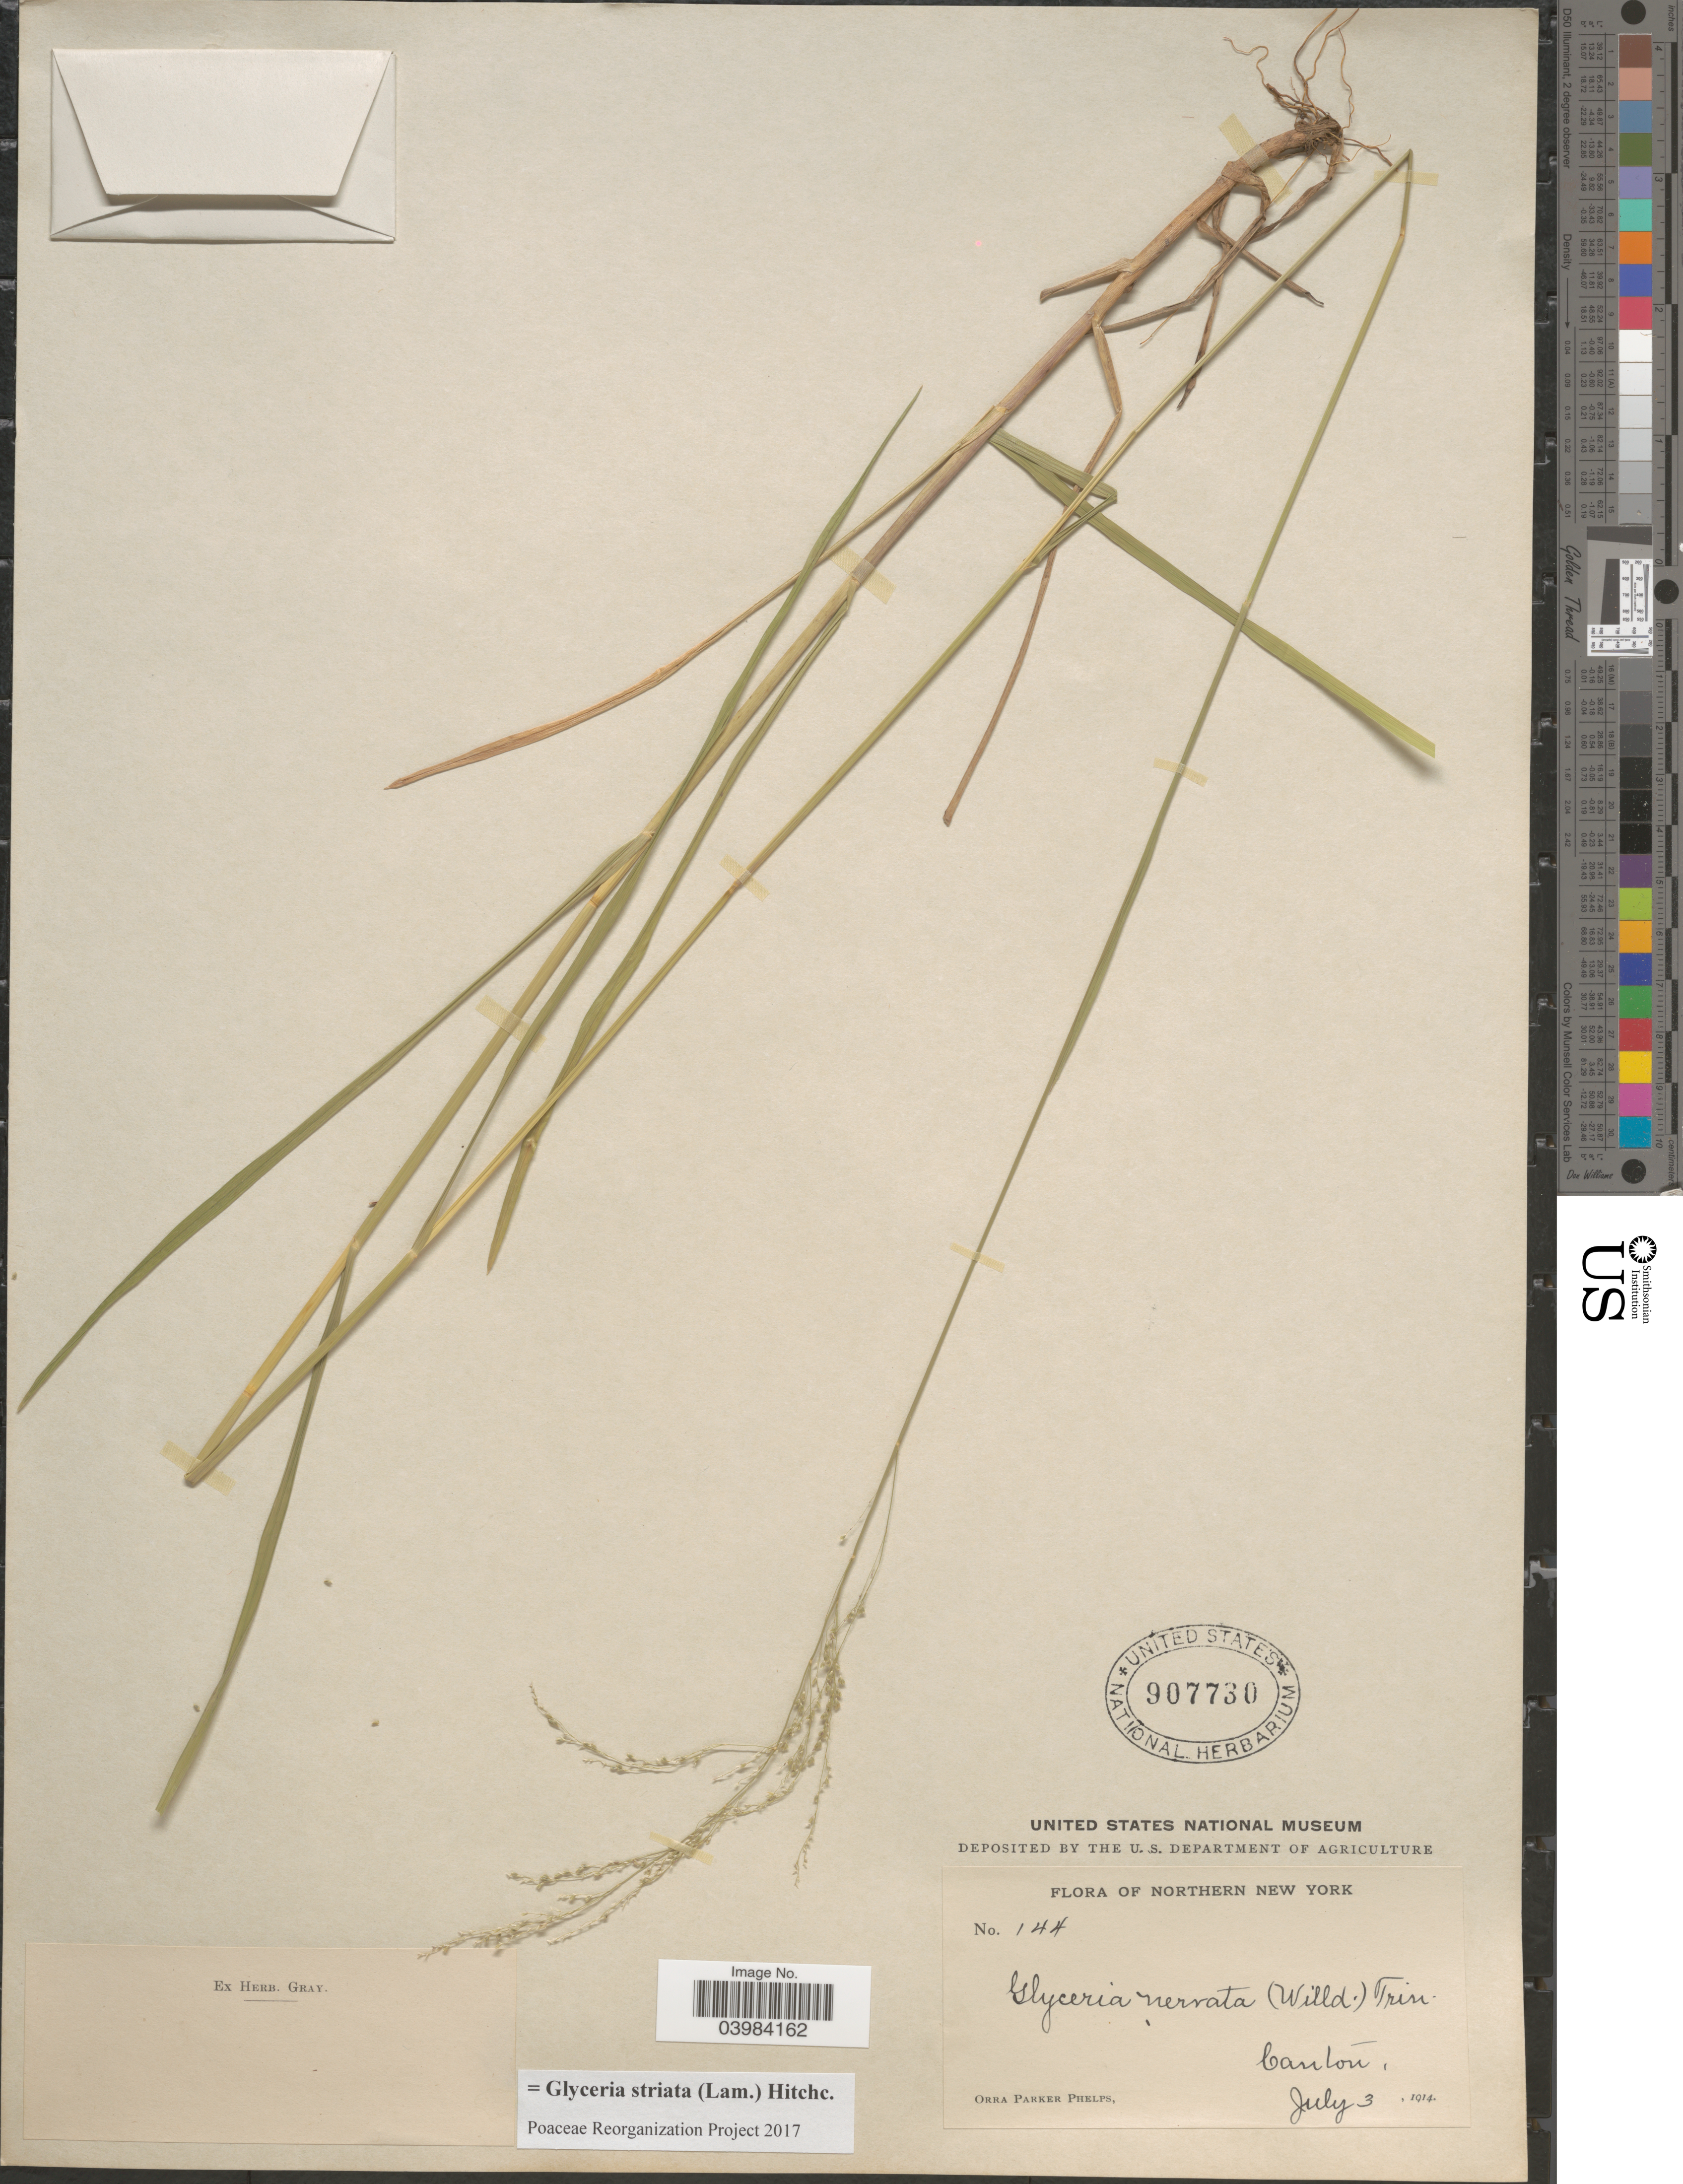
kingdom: Plantae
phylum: Tracheophyta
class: Liliopsida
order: Poales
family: Poaceae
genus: Glyceria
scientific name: Glyceria striata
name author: (Lam.) Hitchc.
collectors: O. P. Phelps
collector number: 144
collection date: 1914-07-03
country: United States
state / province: New York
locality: Northern New York. Canton.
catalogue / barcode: US 907730